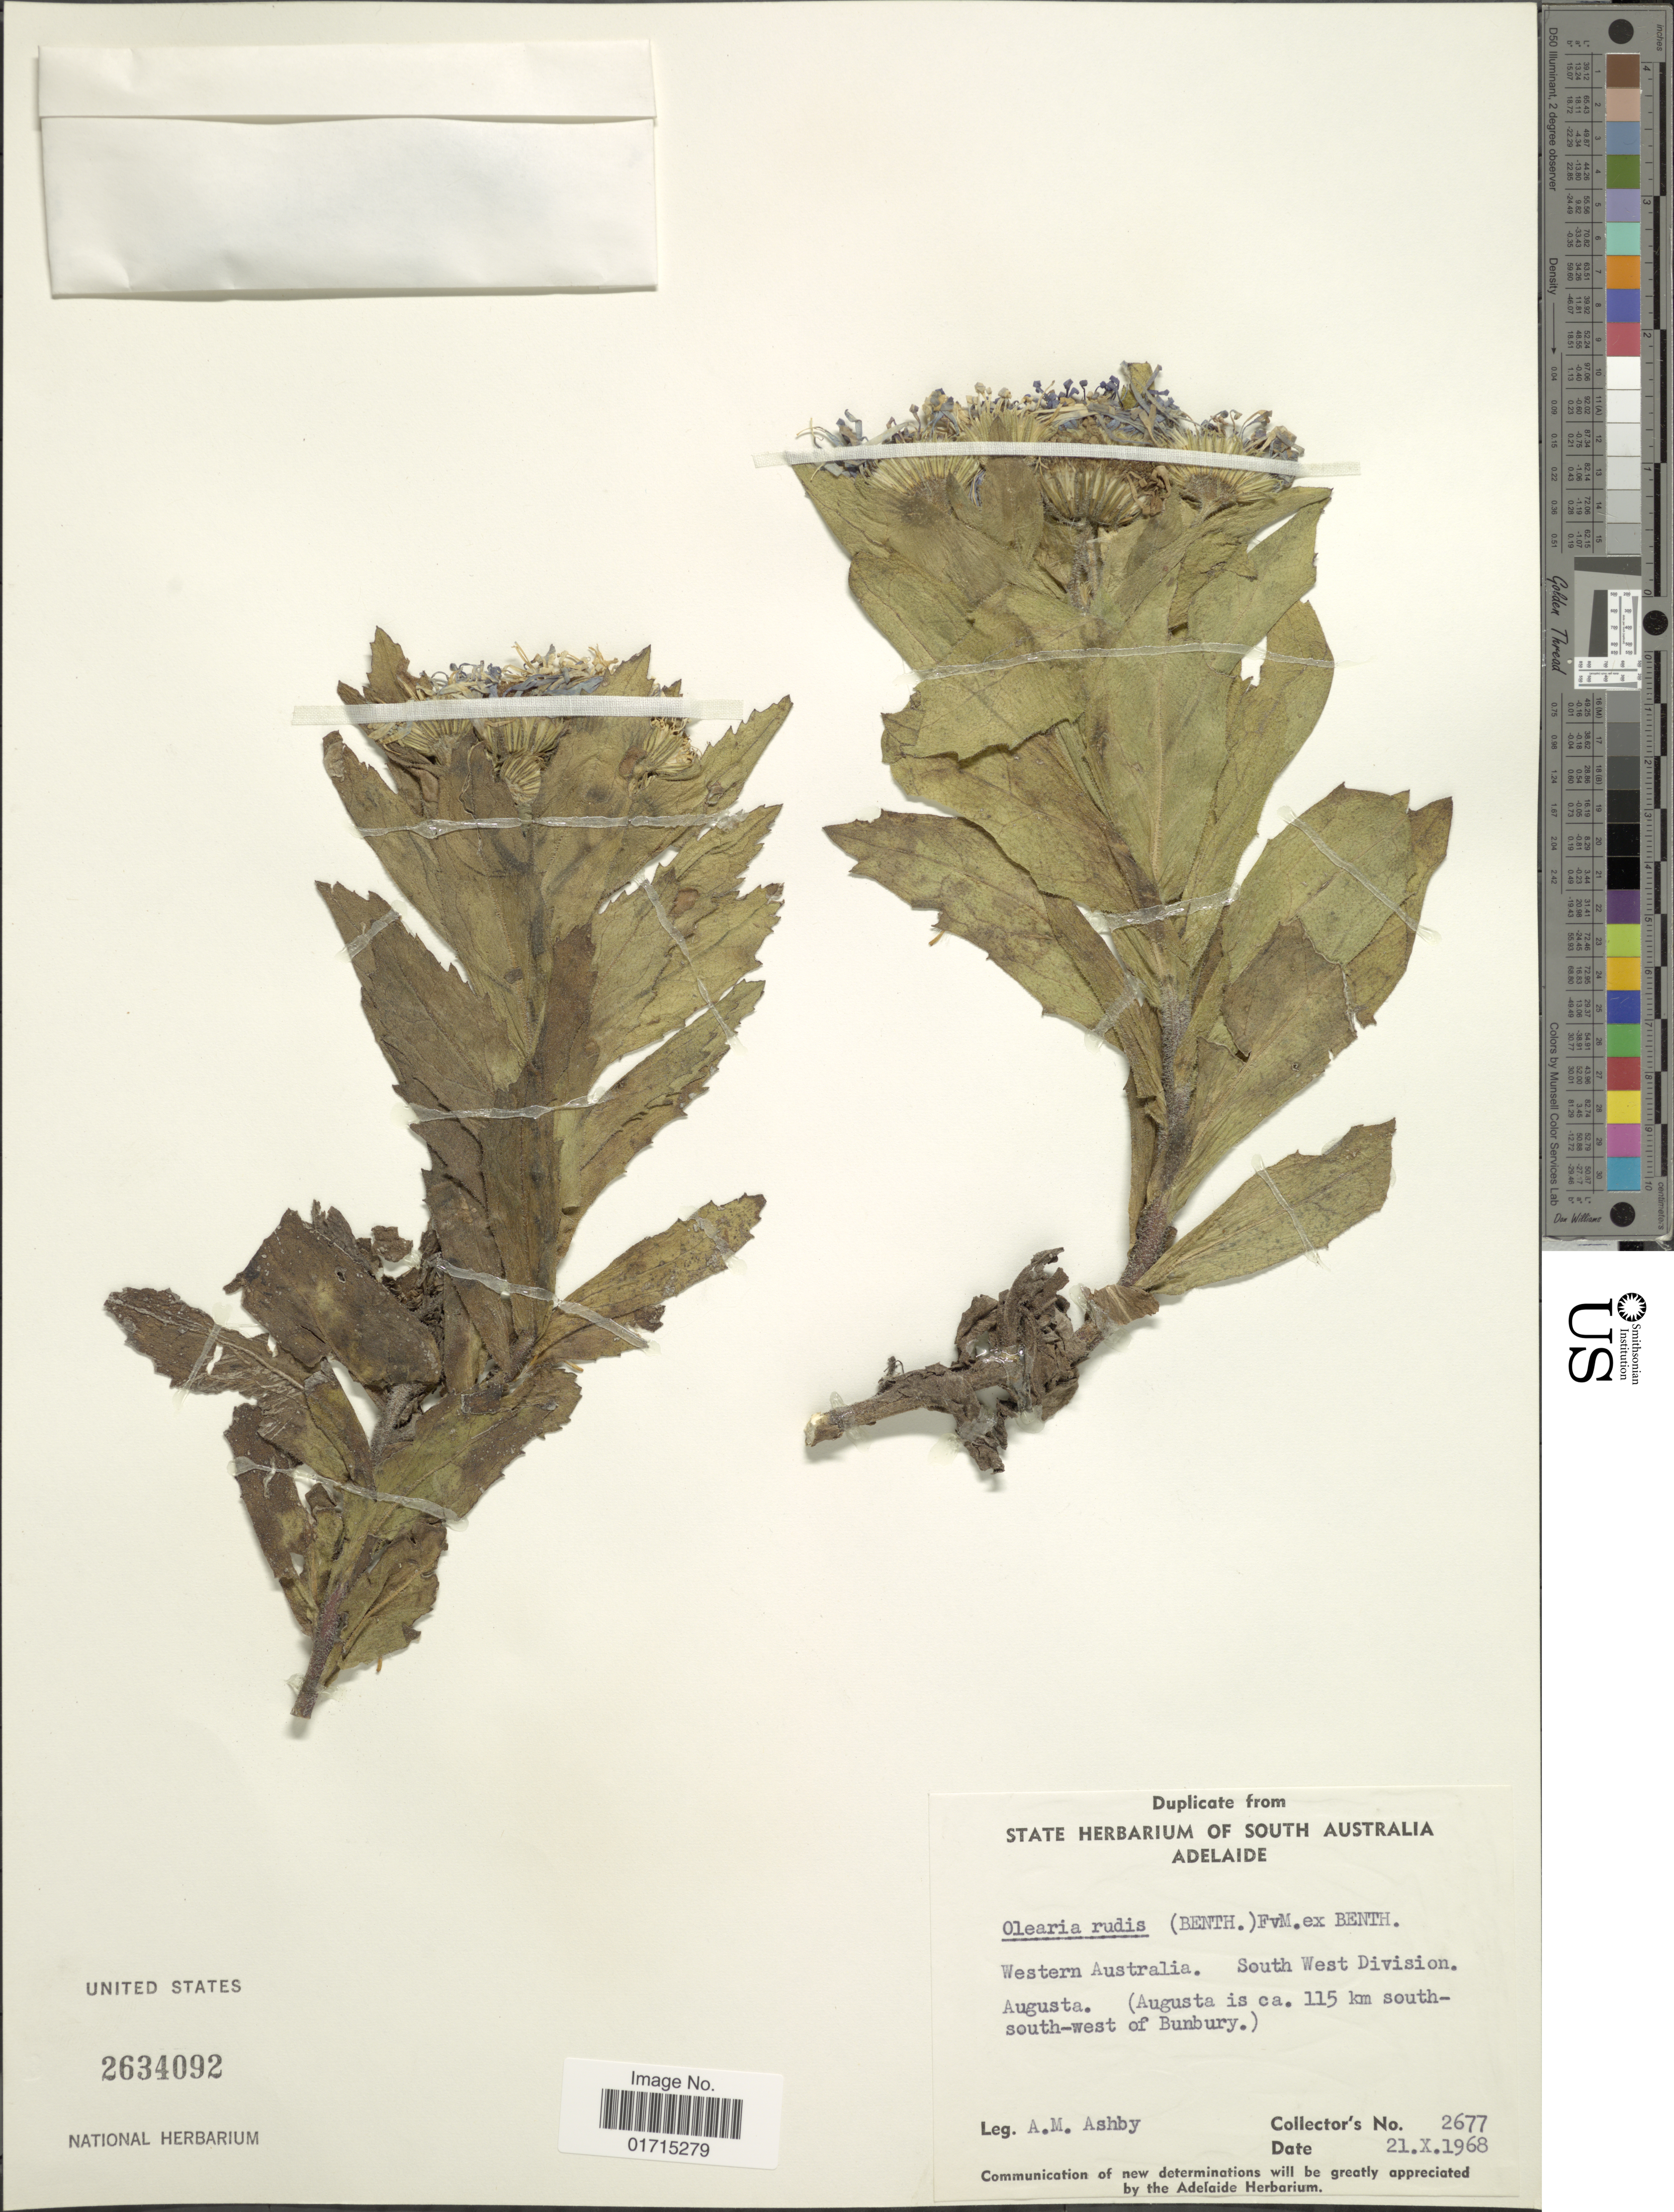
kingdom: Plantae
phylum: Tracheophyta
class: Magnoliopsida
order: Asterales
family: Asteraceae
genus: Olearia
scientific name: Olearia rudis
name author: (Benth.) F. Muell. ex Benth.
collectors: A. Ashby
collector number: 2677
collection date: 1968-10-21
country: Australia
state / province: Western Australia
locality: Western Australia. South West Division. Augusta. (Augusta is ca. 115 km south-south-west of Bunburry)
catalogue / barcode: US 2634092